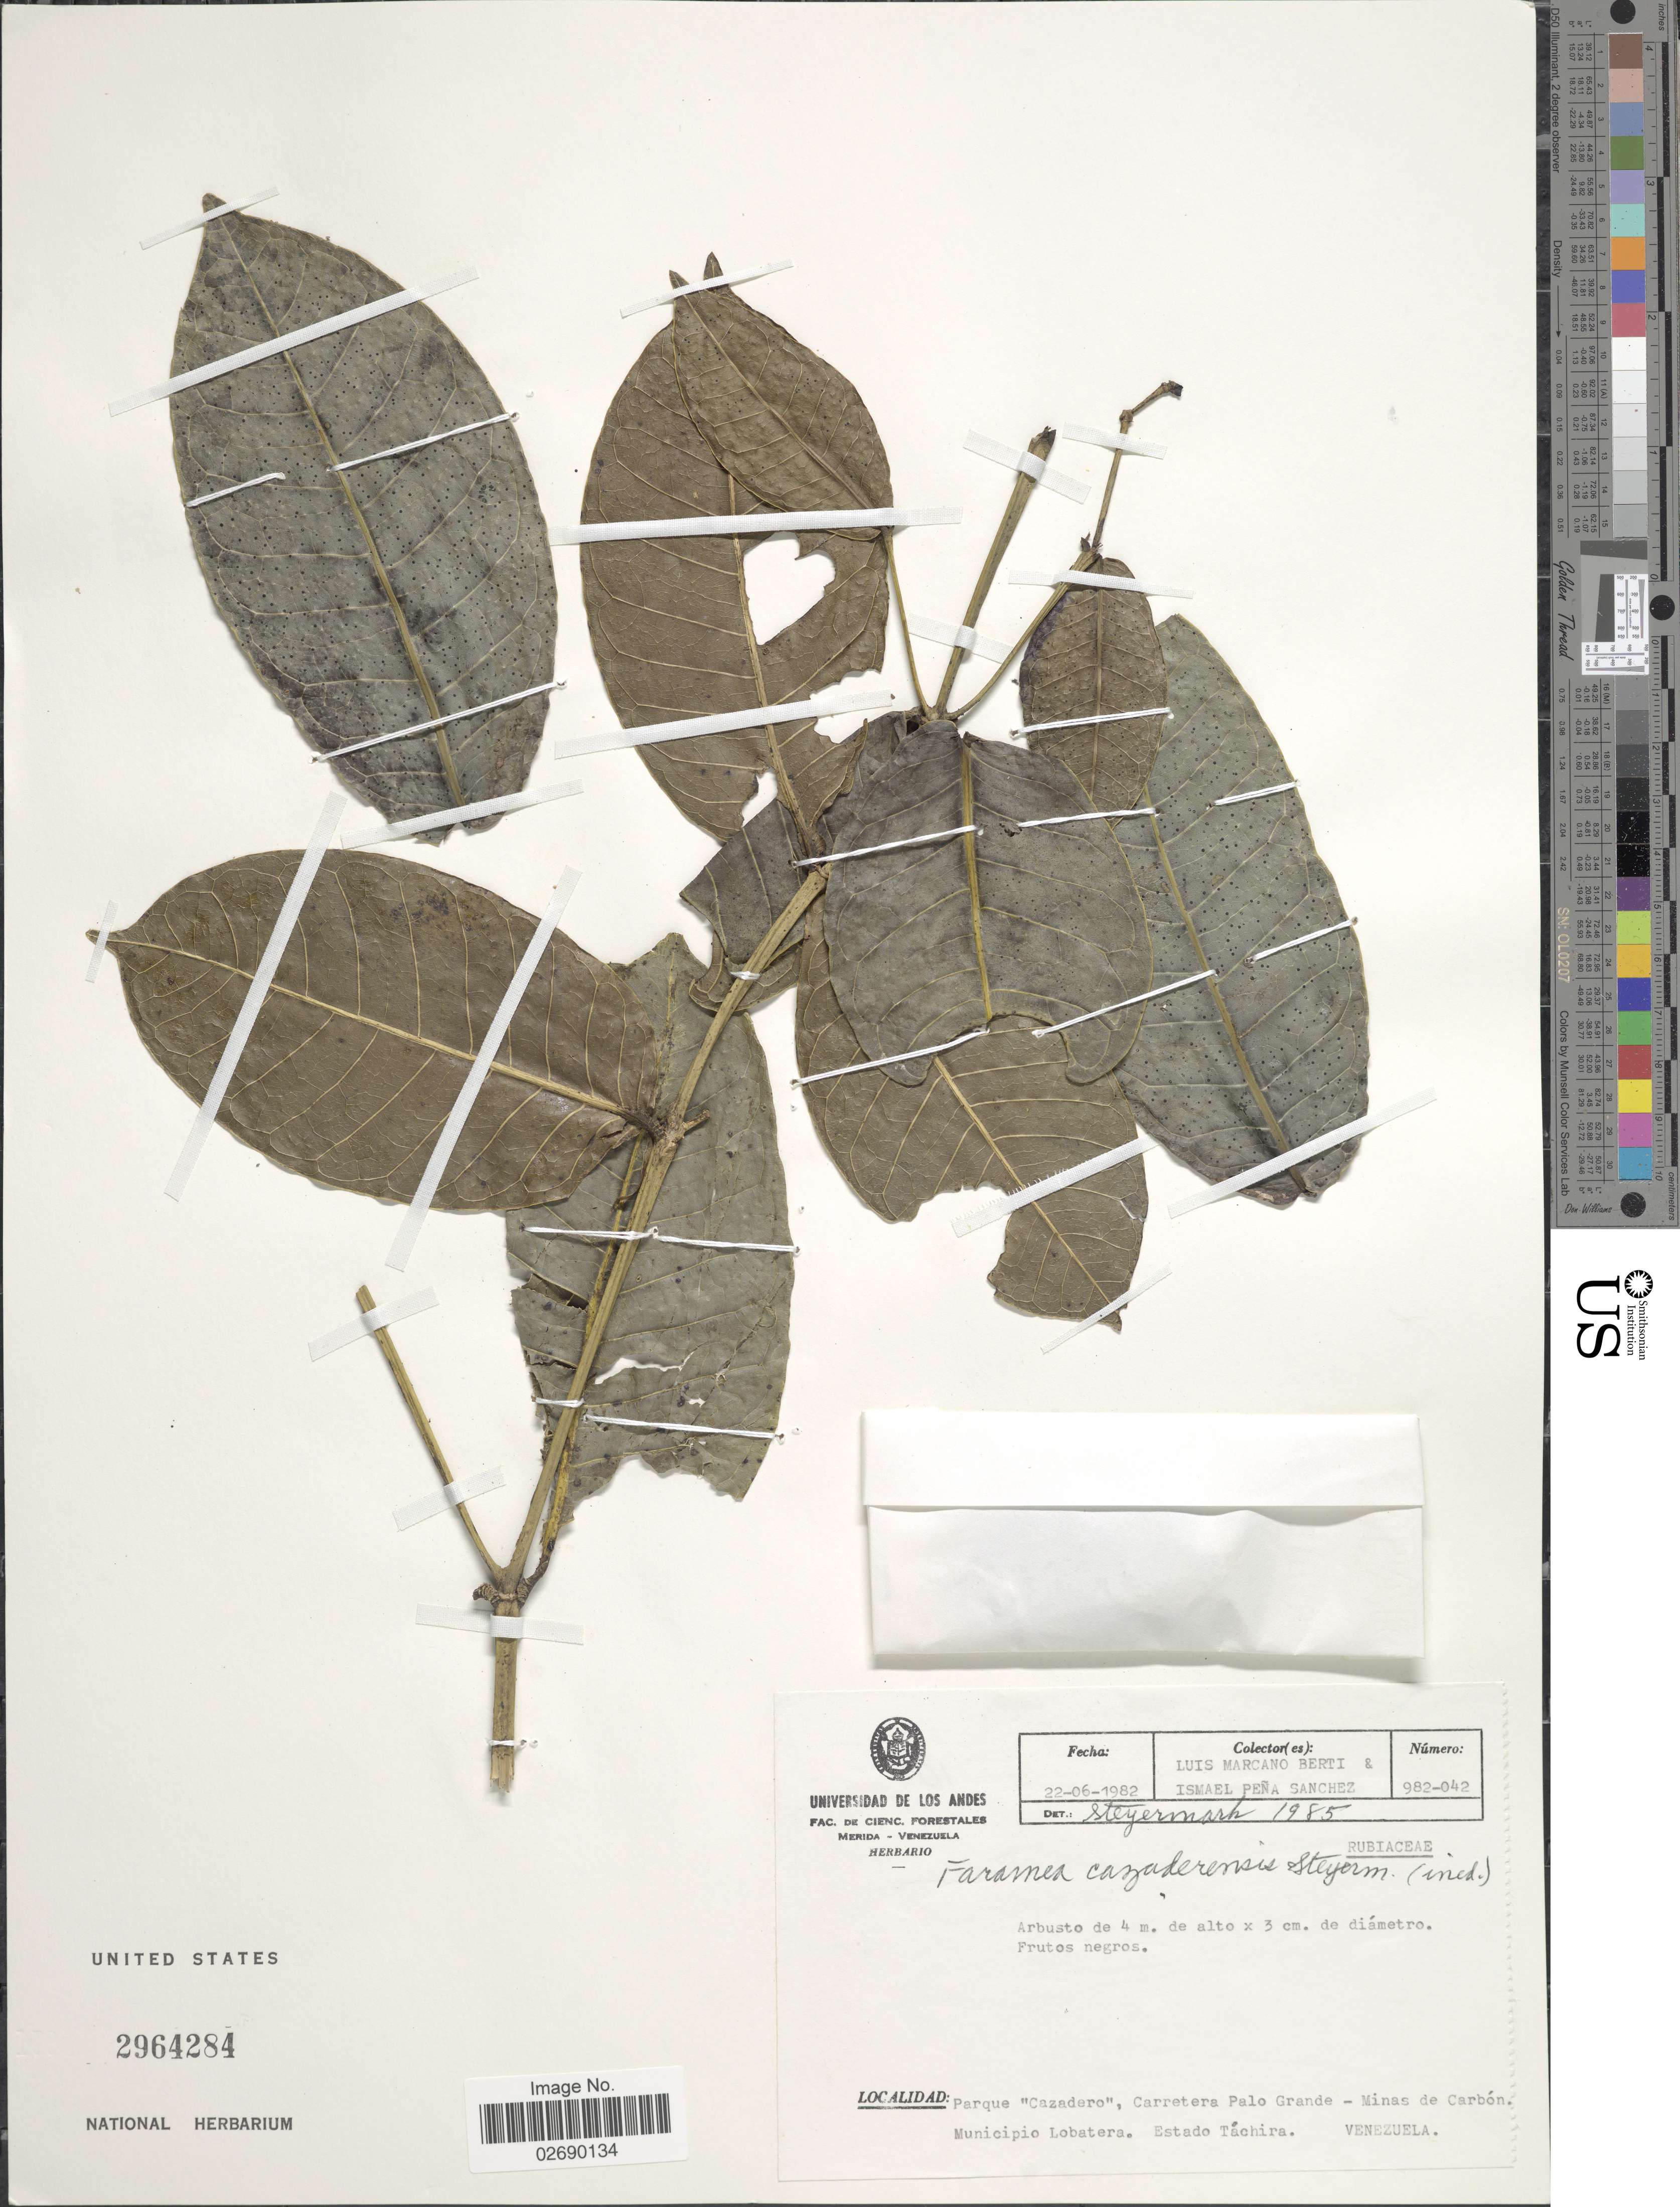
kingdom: Plantae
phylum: Tracheophyta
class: Magnoliopsida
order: Gentianales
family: Rubiaceae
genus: Faramea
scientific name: Faramea cazaderensis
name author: Steyerm.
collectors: L. Marcano-Berti & I. Peña S.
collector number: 982-042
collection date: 1982-06-22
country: Venezuela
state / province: Tachira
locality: Parque "Cazadero", Carretera Palo Grande - Minas de Carbon. Muniicpio Lobatera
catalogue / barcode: US 2964284